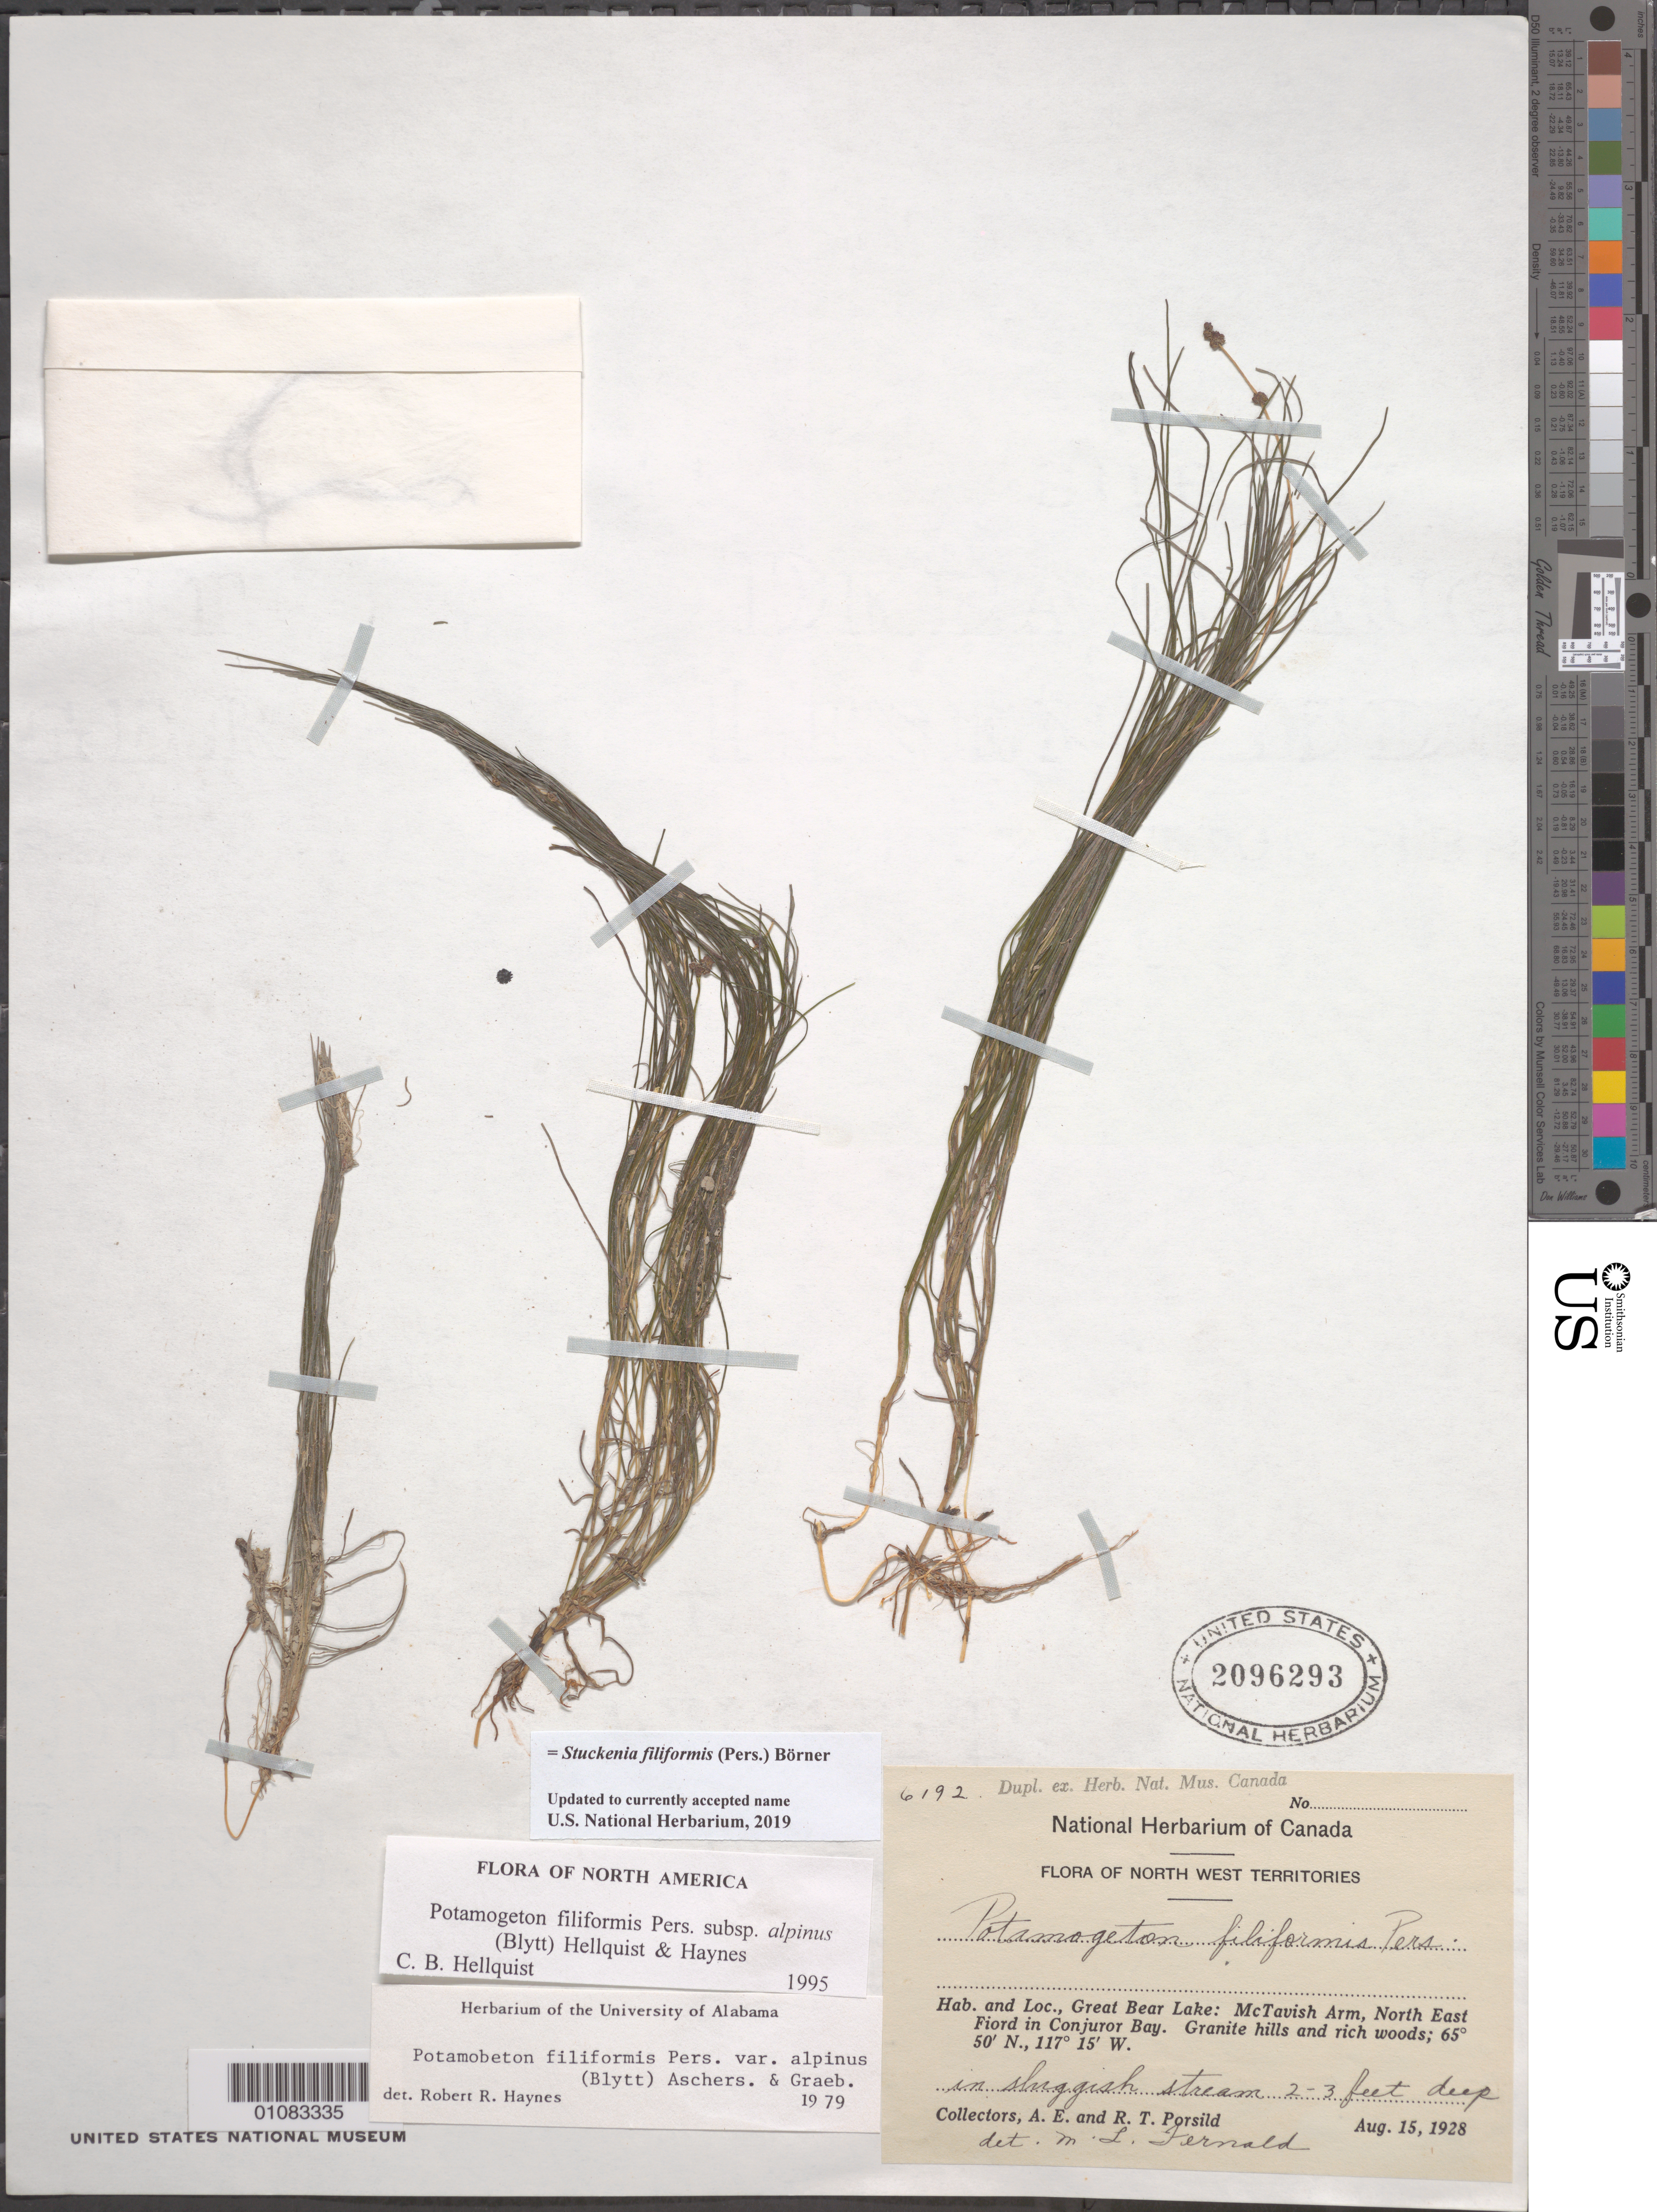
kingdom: Plantae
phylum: Tracheophyta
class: Liliopsida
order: Alismatales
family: Potamogetonaceae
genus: Stuckenia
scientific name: Stuckenia filiformis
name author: (Pers.) Börner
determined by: Strong, Mark T., (BOT), Smithsonian Institution - National Museum of Natural History (UNITED STATES)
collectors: A. E. Porsild & R. T. Porsild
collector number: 6192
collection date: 1928-08-15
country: Canada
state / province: Northwest Territories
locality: North East Fiord, McTavish Arm, Great Bear Lake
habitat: Granite hills and rich woods; in sluggish stream.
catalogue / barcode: US 2096293